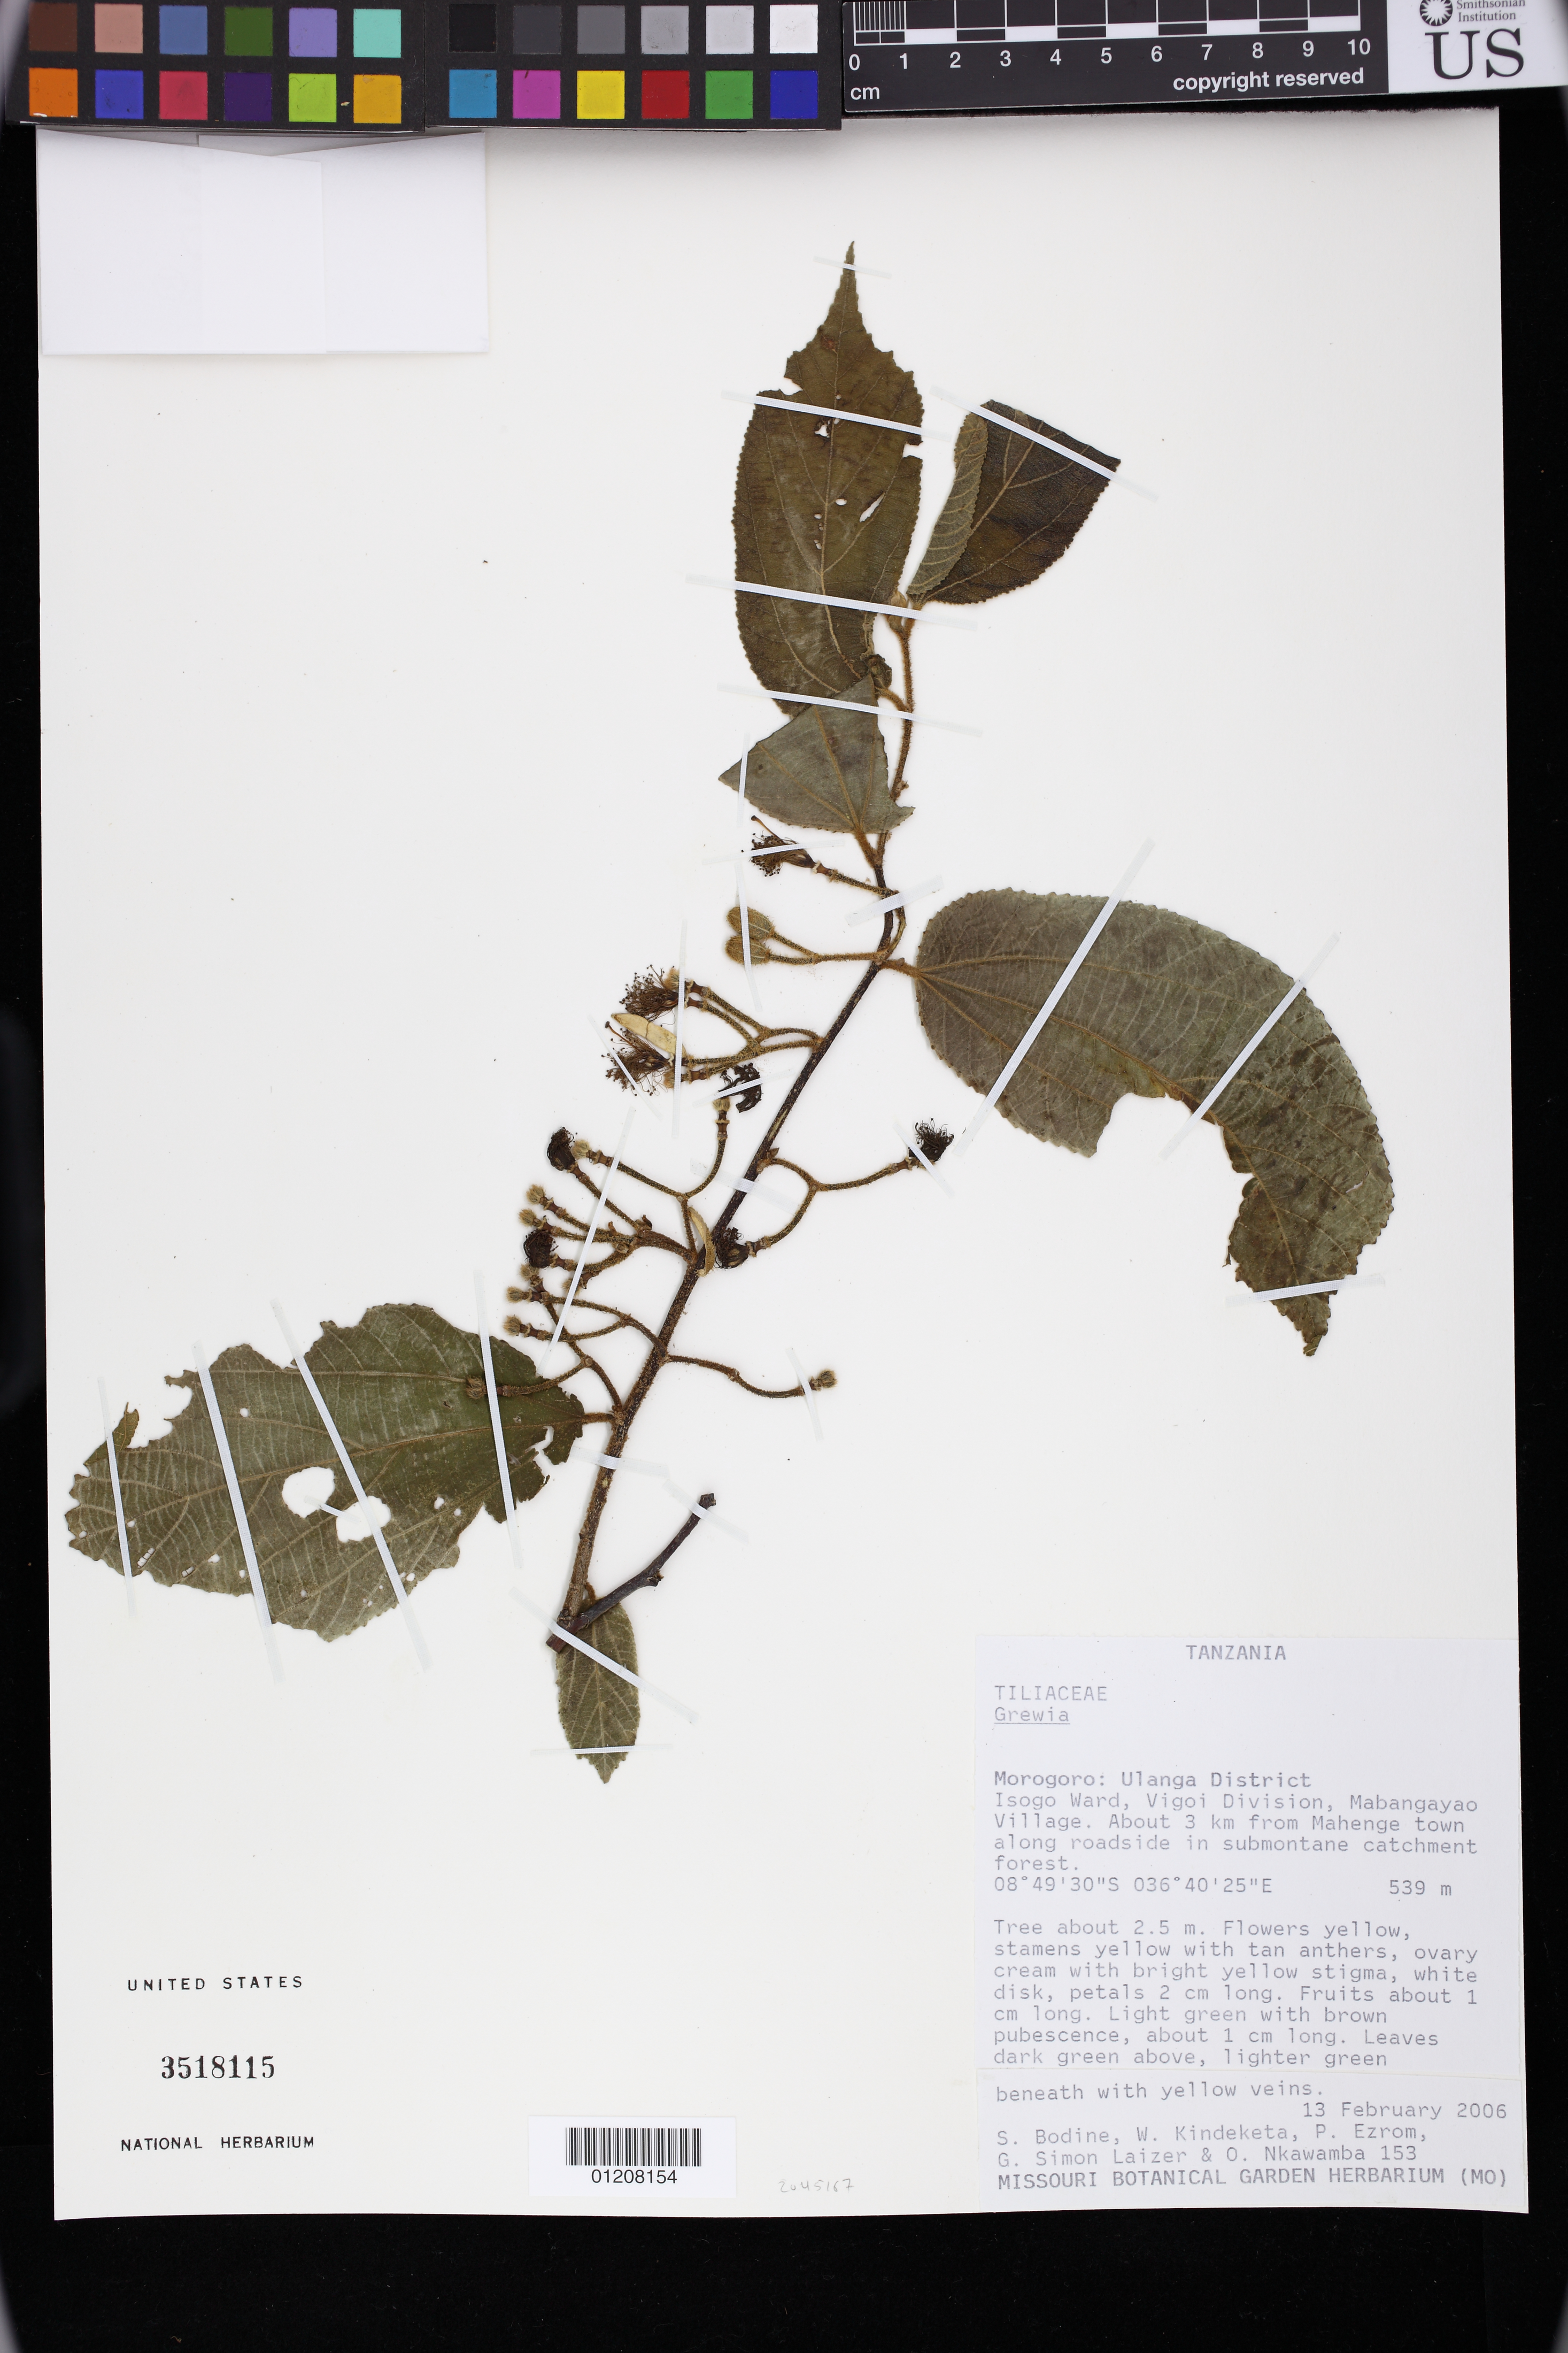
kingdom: Plantae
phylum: Tracheophyta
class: Magnoliopsida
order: Malvales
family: Malvaceae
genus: Grewia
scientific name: Grewia sp.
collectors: S. Bodine, W. Kindeketa, P. Ezrom, G. S. Laizer & O. Nkawamba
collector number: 153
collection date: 2006-02-13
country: Tanzania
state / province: Morogoro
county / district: Ulanga District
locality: Isogo Ward, Vigoi Division, Mabangayao Village. About 3 km from Mahenge town along roadside in submontane catchment forest.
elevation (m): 539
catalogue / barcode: US 3518115